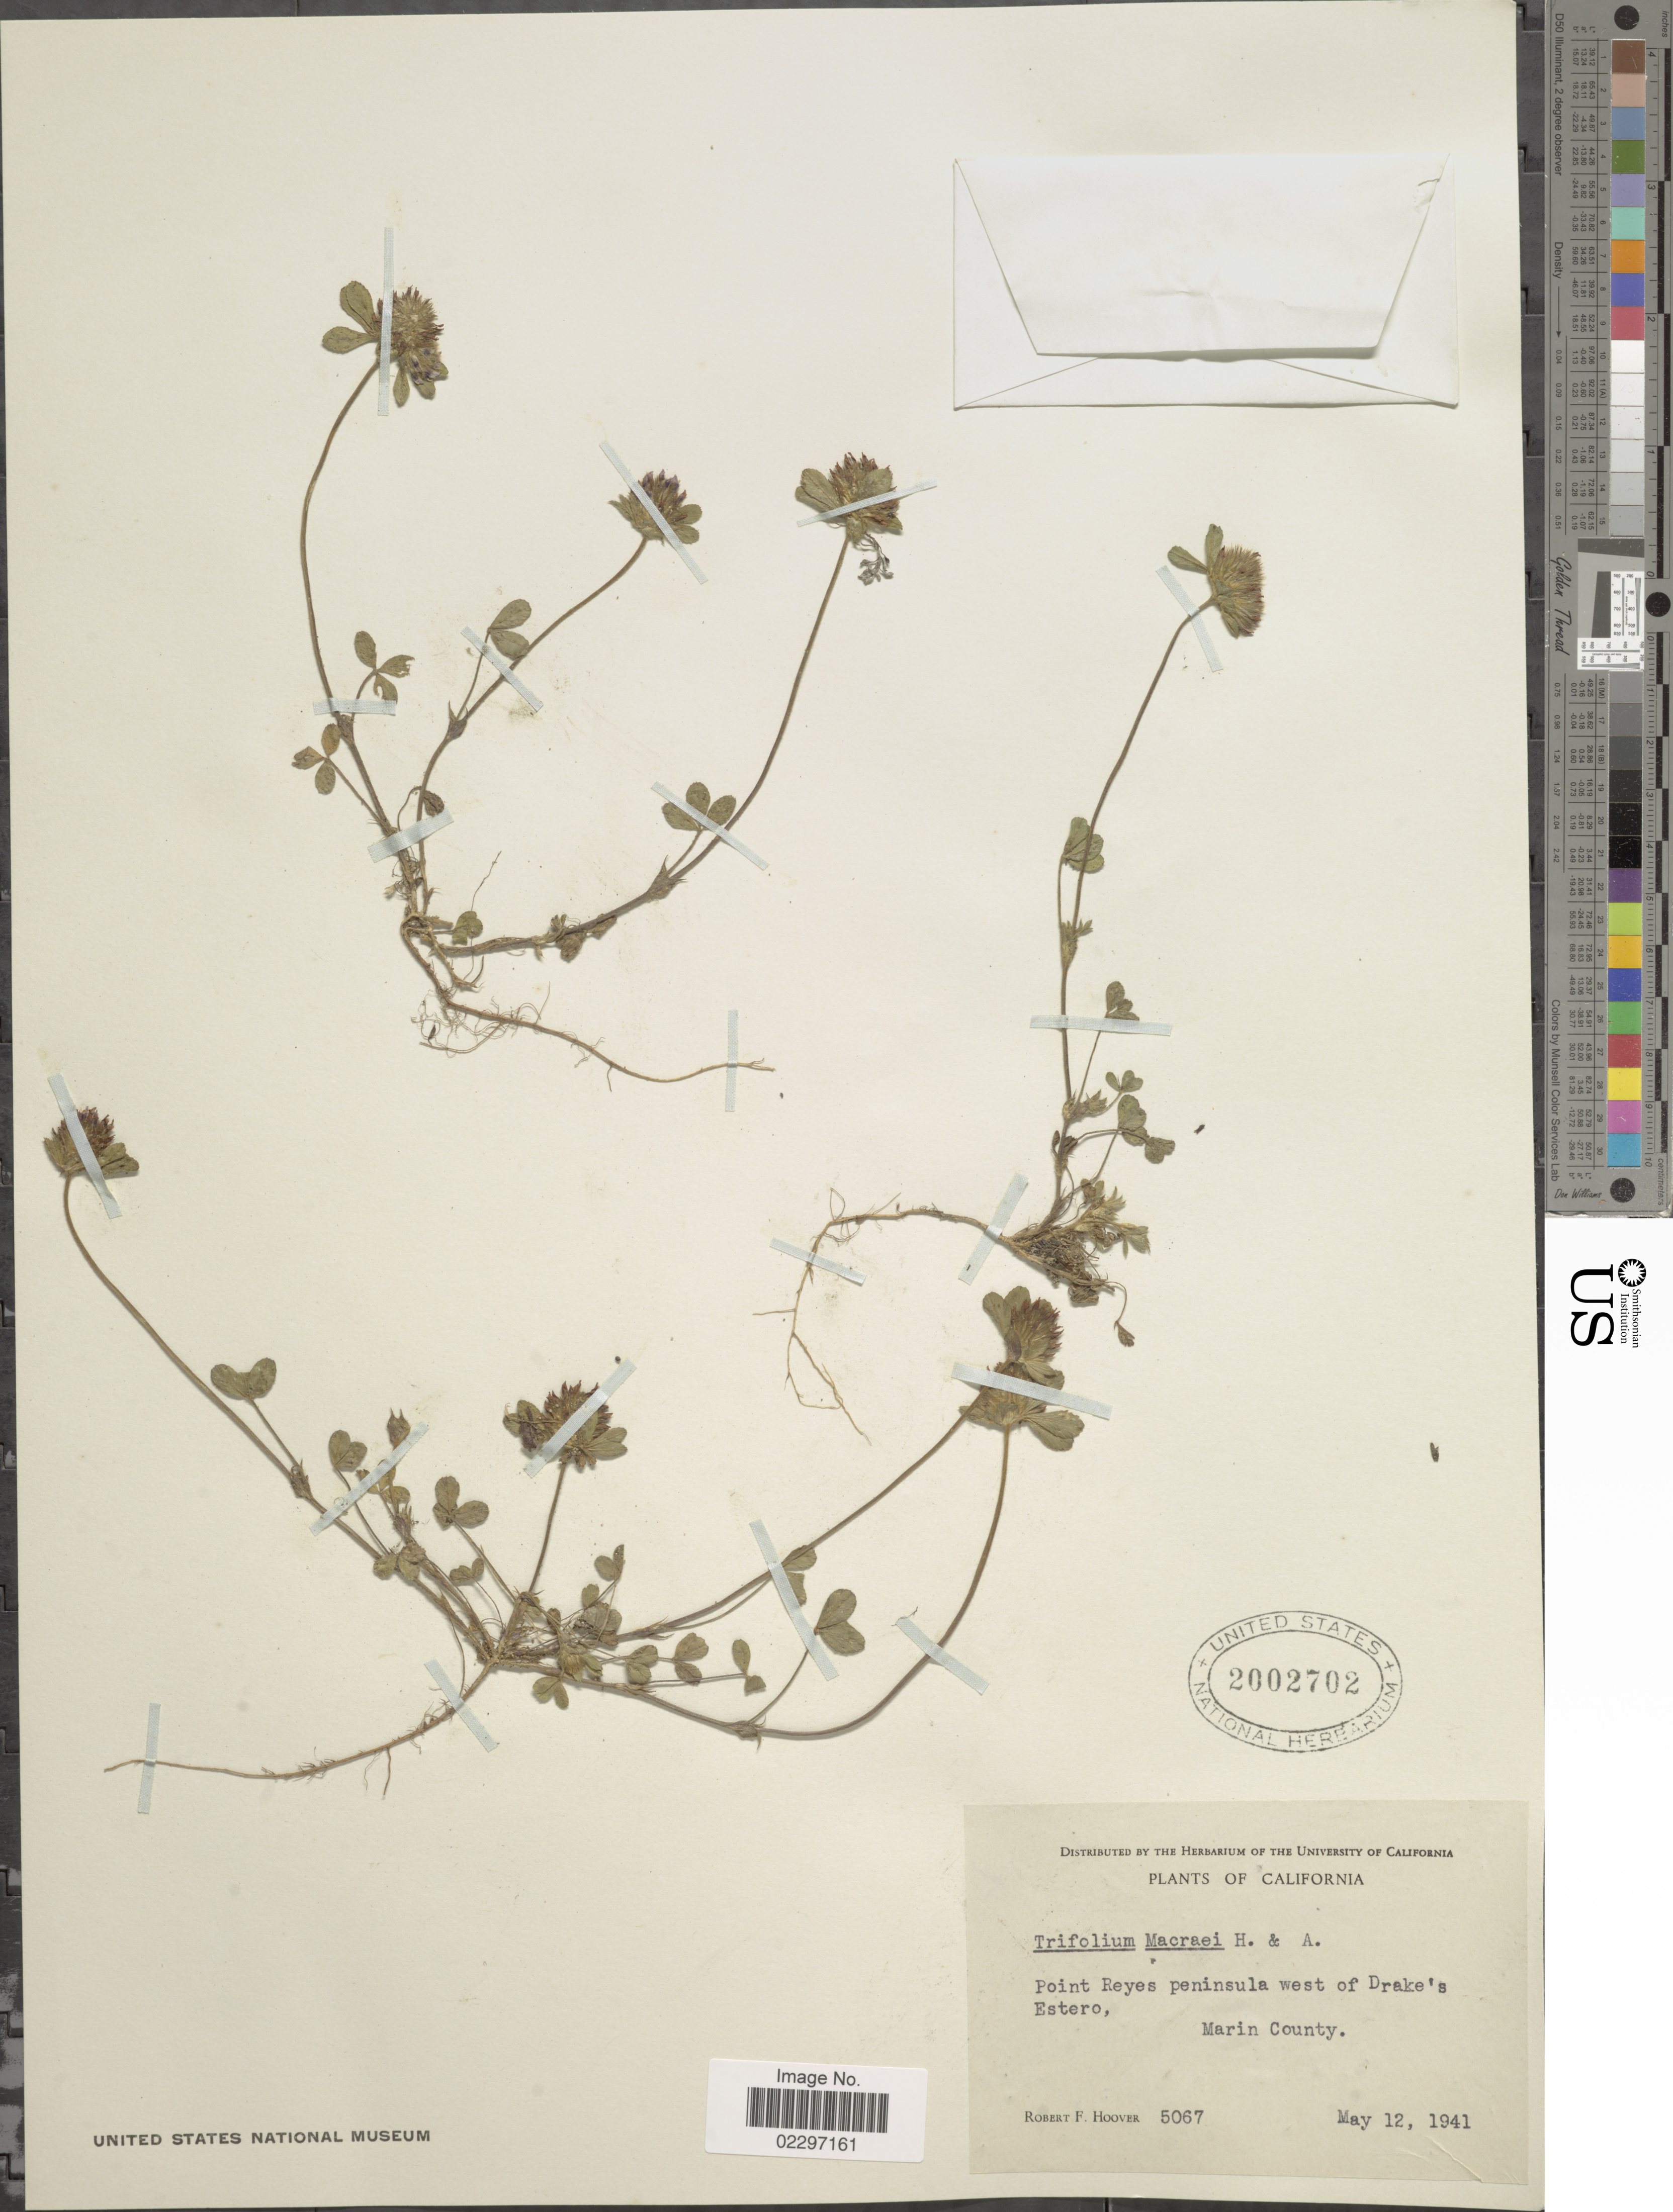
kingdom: Plantae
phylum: Tracheophyta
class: Magnoliopsida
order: Fabales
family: Fabaceae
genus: Trifolium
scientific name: Trifolium macraei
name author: Hook. & Arn.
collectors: R. F. Hoover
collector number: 5067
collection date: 1941-05-12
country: United States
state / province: California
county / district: Marin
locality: Point Reyes peninsula west of Drake's Estero, Marin County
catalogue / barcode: US 2002702